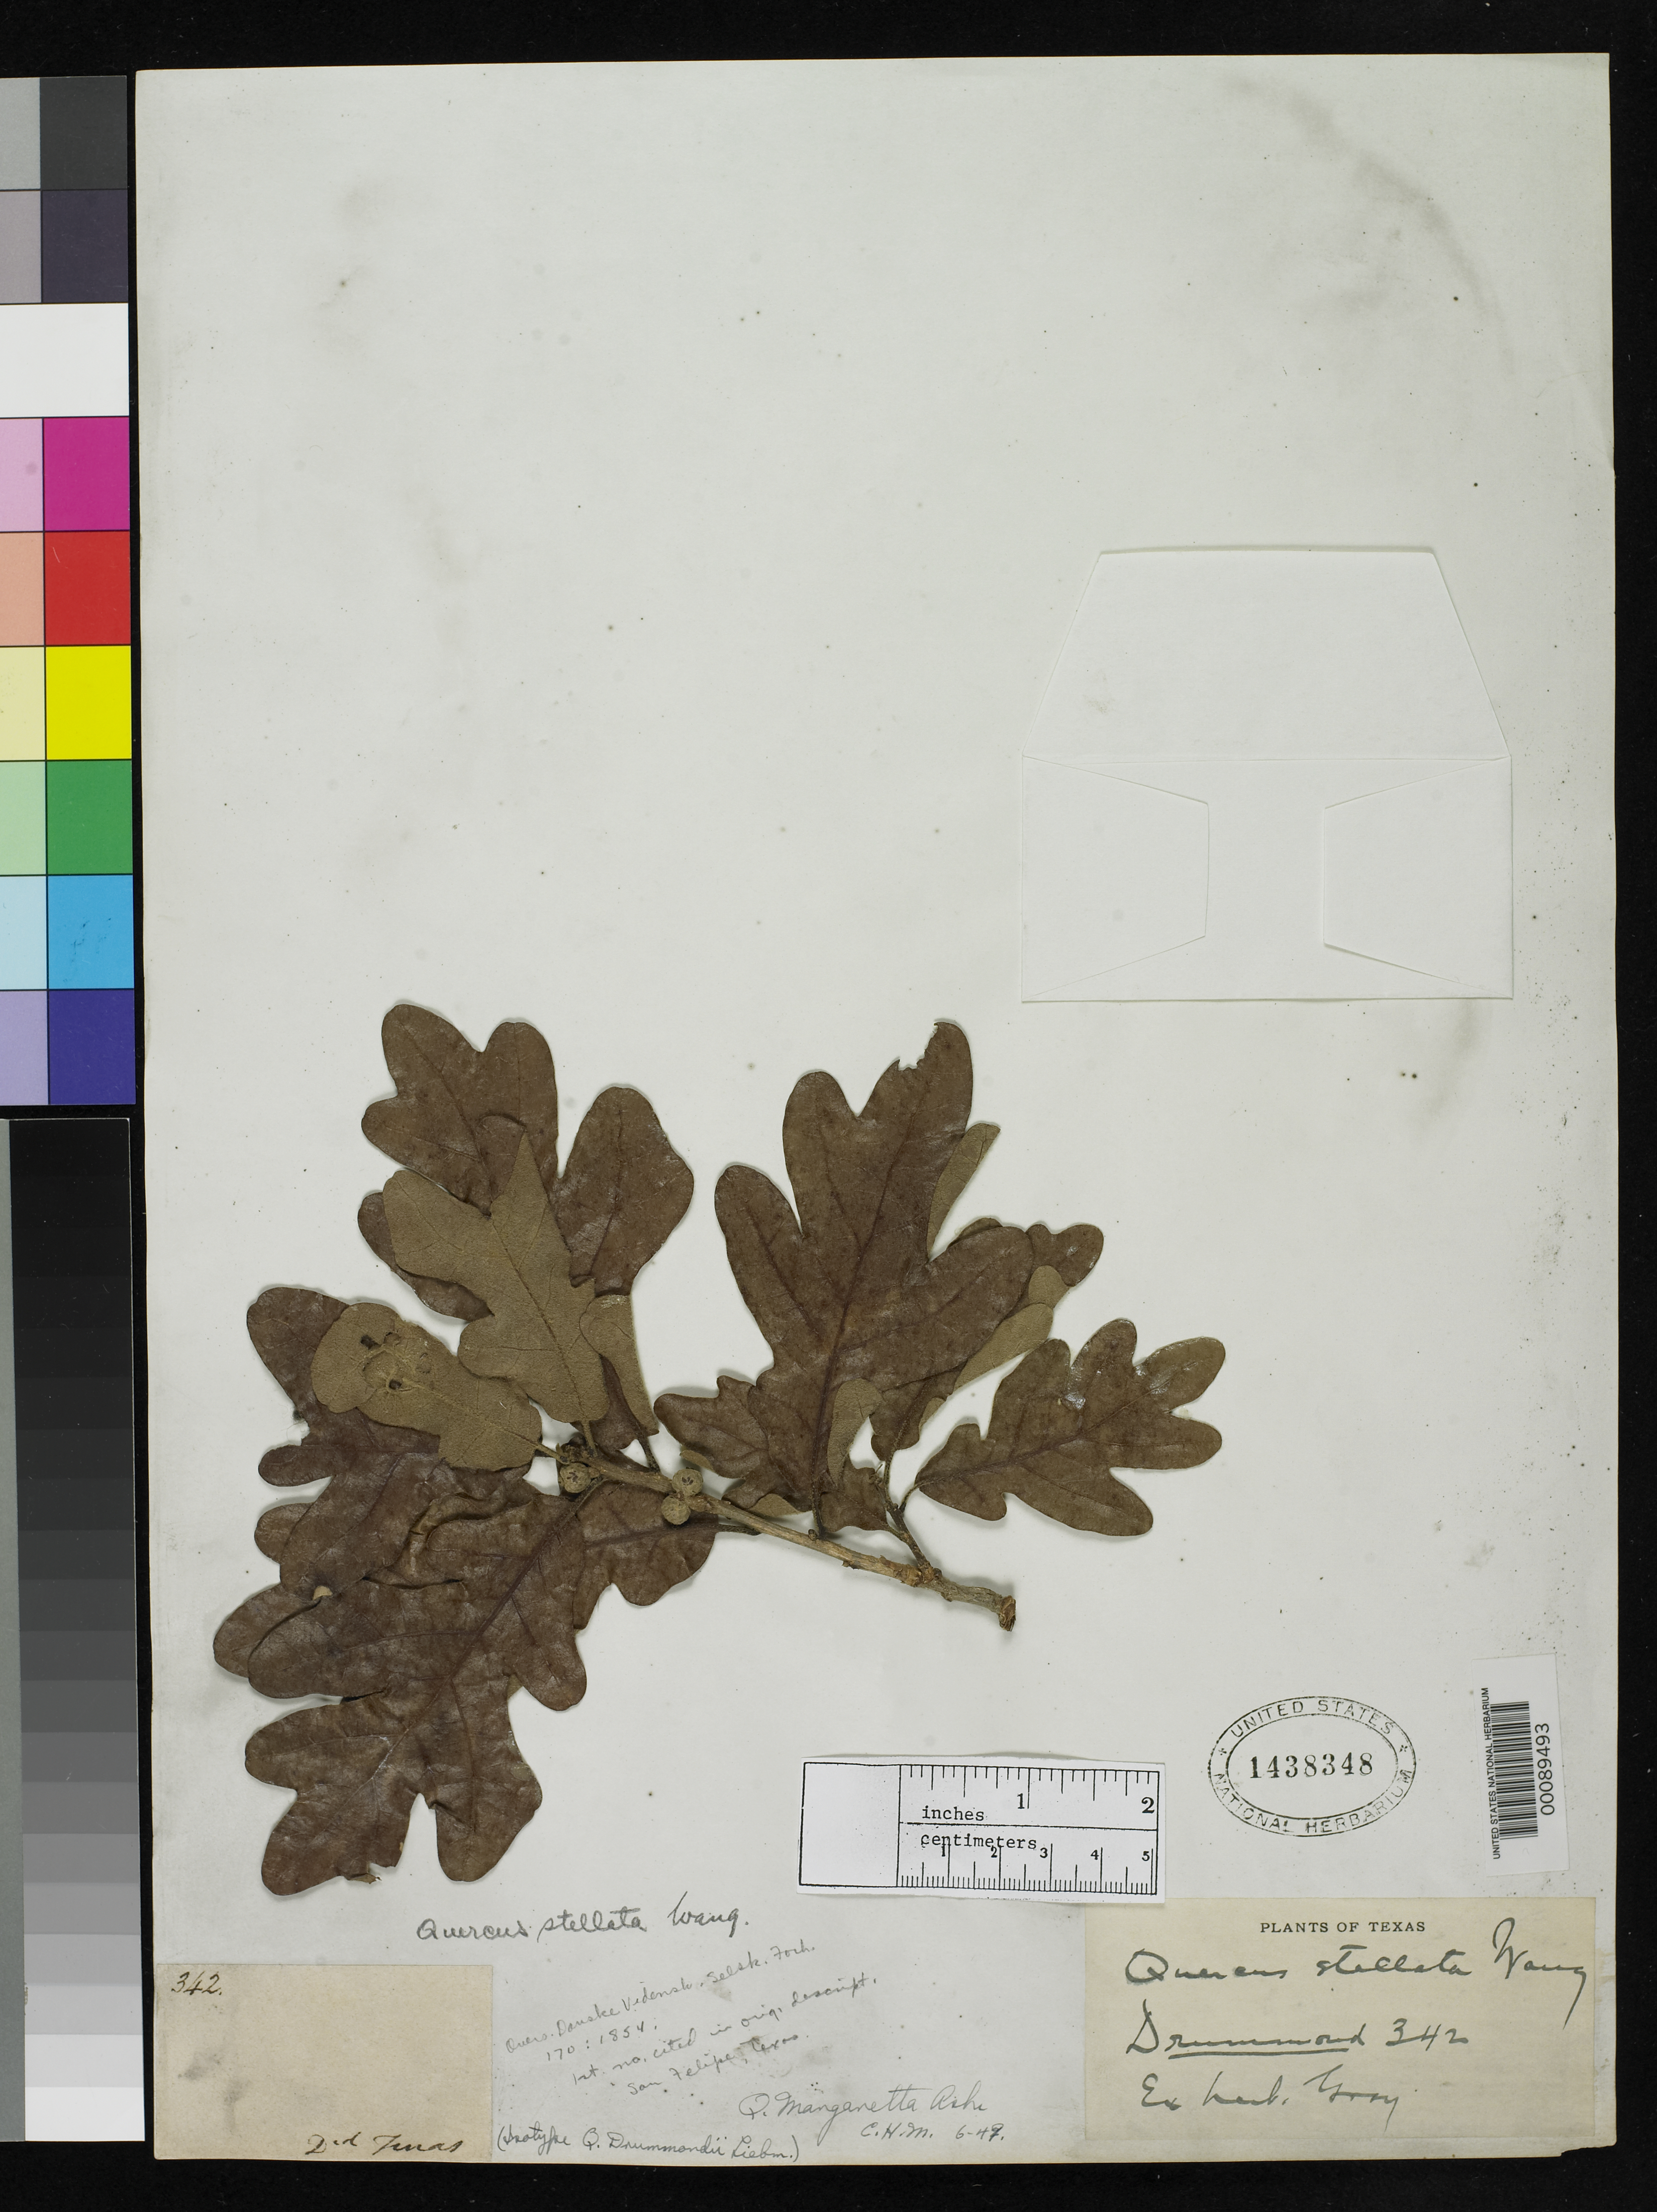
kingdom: Plantae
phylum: Tracheophyta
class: Magnoliopsida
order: Fagales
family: Fagaceae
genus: Quercus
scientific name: Quercus drummondii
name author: Liebm.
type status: Isotype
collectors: -. Drummond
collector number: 342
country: United States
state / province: Texas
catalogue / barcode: US 1438348